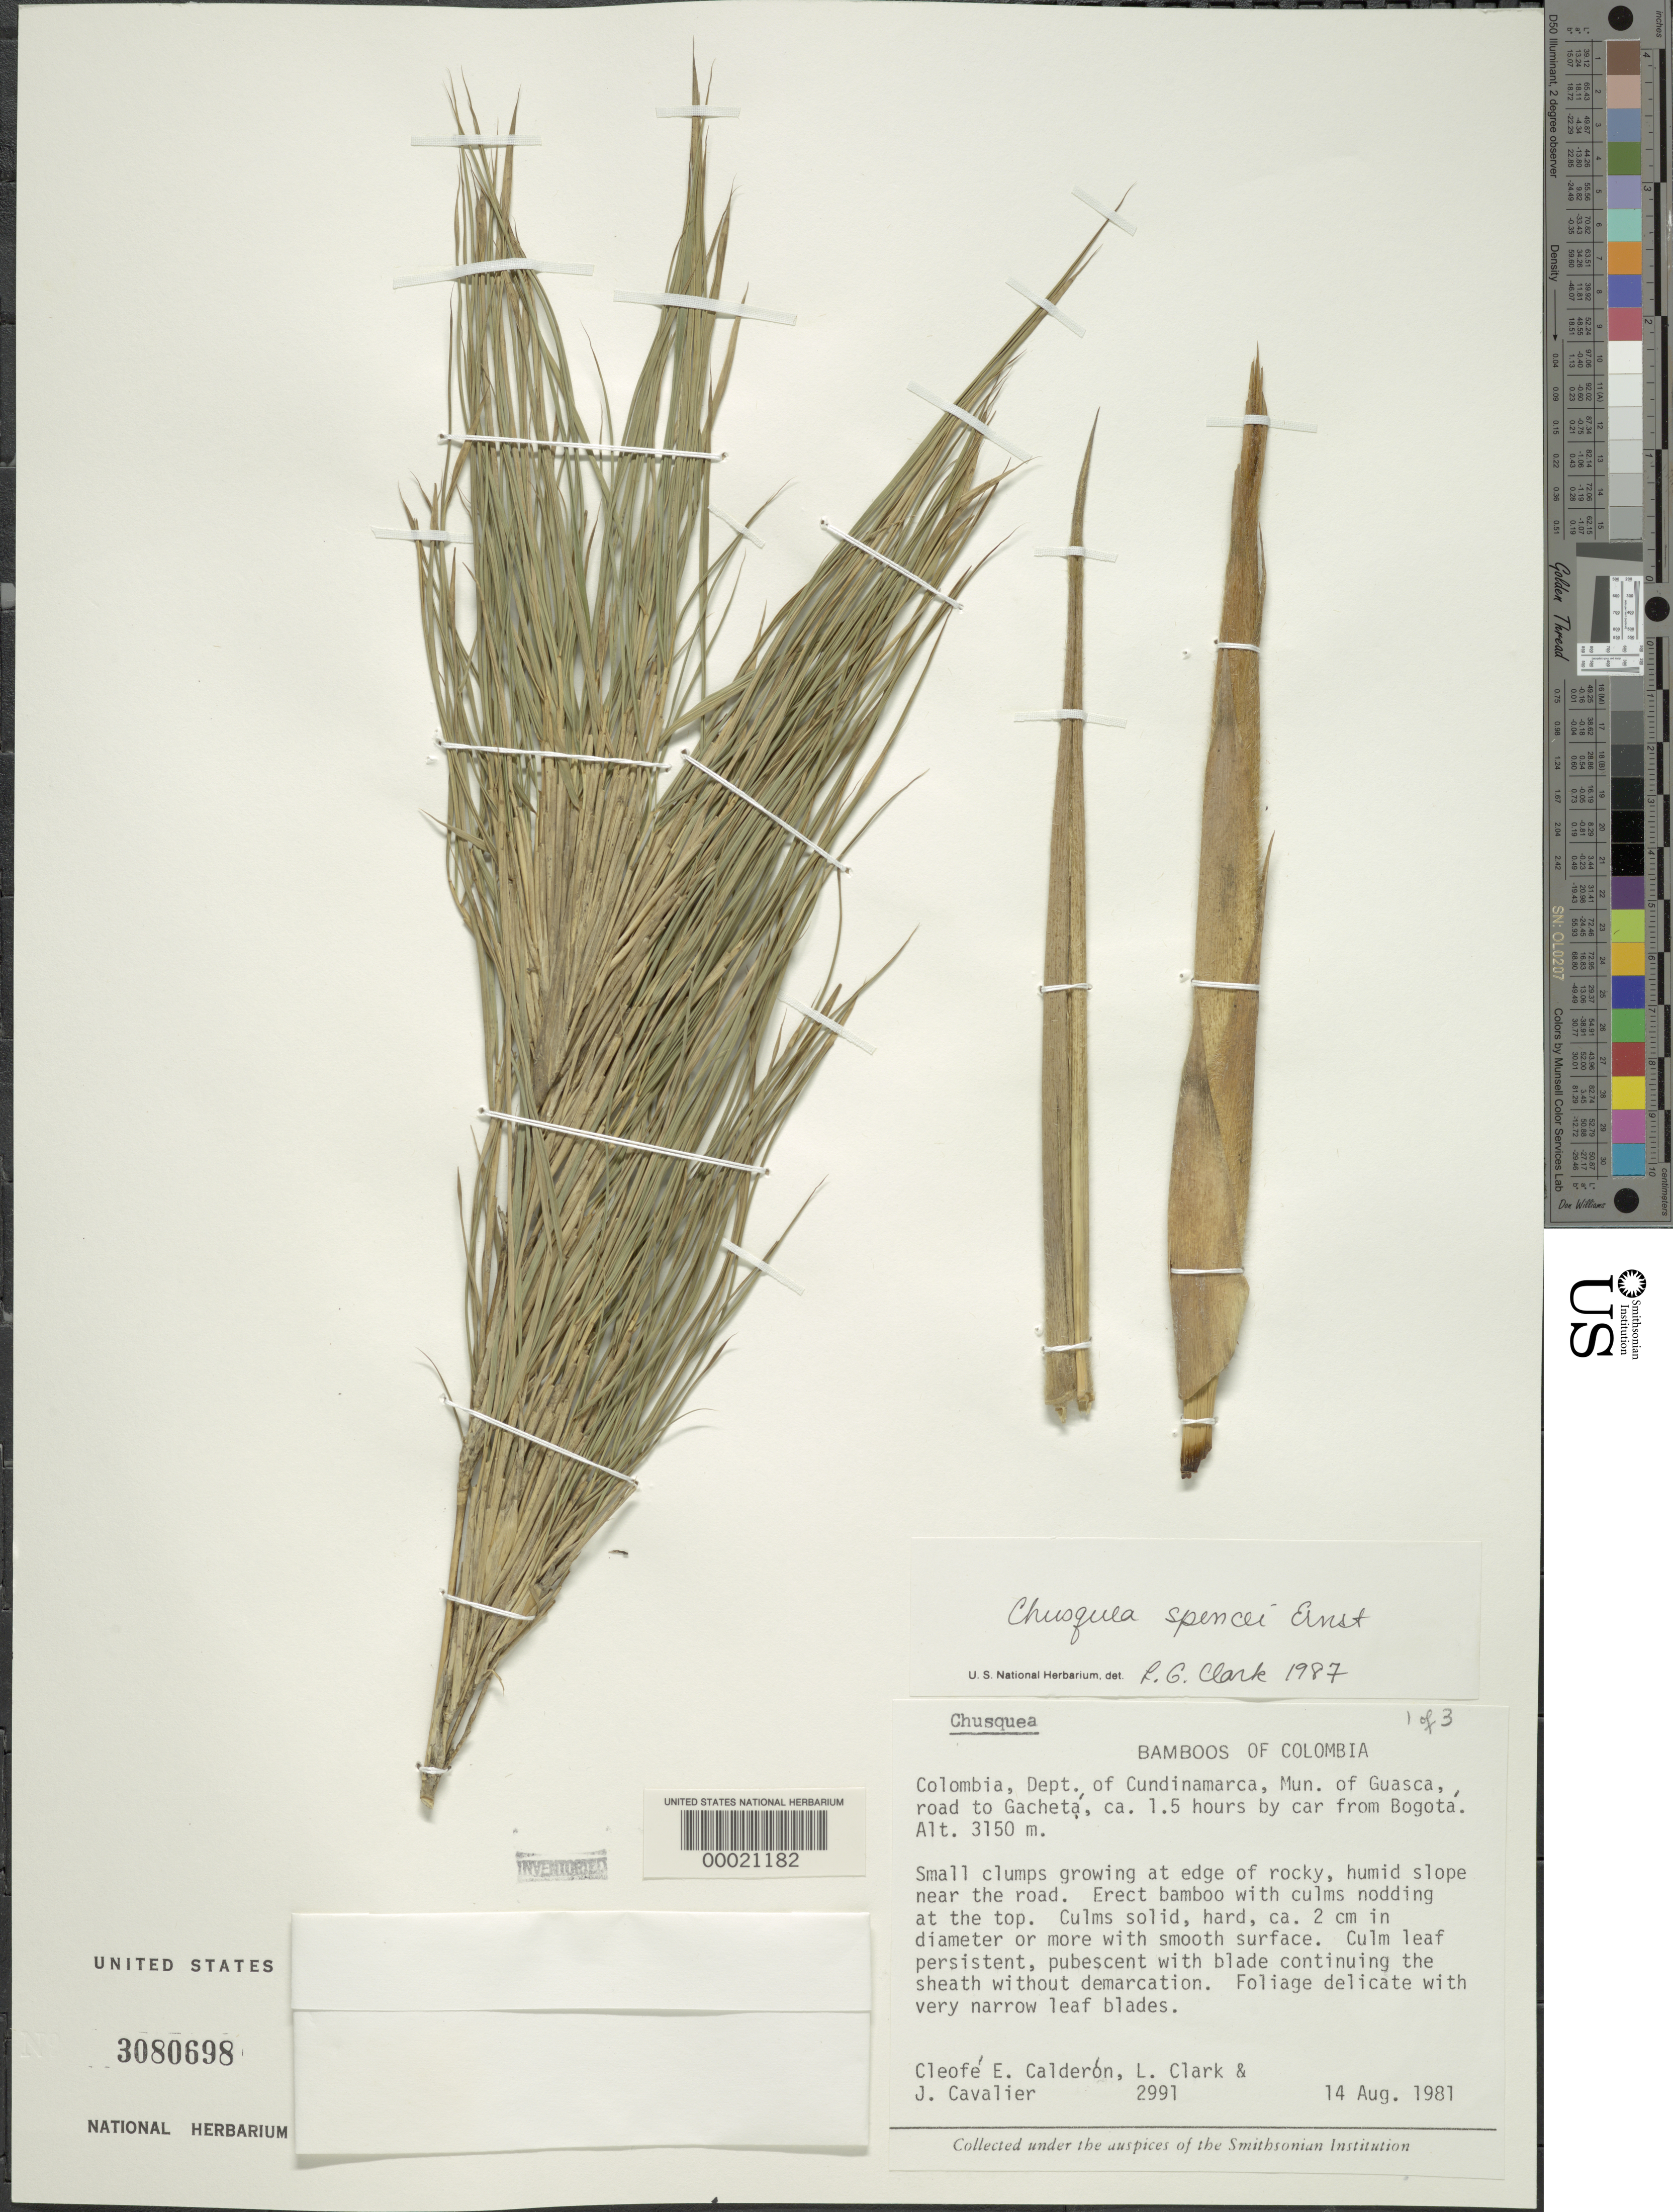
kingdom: Plantae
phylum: Tracheophyta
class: Liliopsida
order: Poales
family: Poaceae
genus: Chusquea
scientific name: Chusquea spencei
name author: Ernst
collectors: C. E. Calderón, L. G. Clark & J. Cavalier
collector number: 2991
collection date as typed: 14 Aug 1981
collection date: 1981-08-14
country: Colombia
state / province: Cundinamarca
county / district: Guasca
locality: Mun. of Guasca, Bogota, Gacheta road 1.5 hrs.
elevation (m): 3150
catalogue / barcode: US 3080698